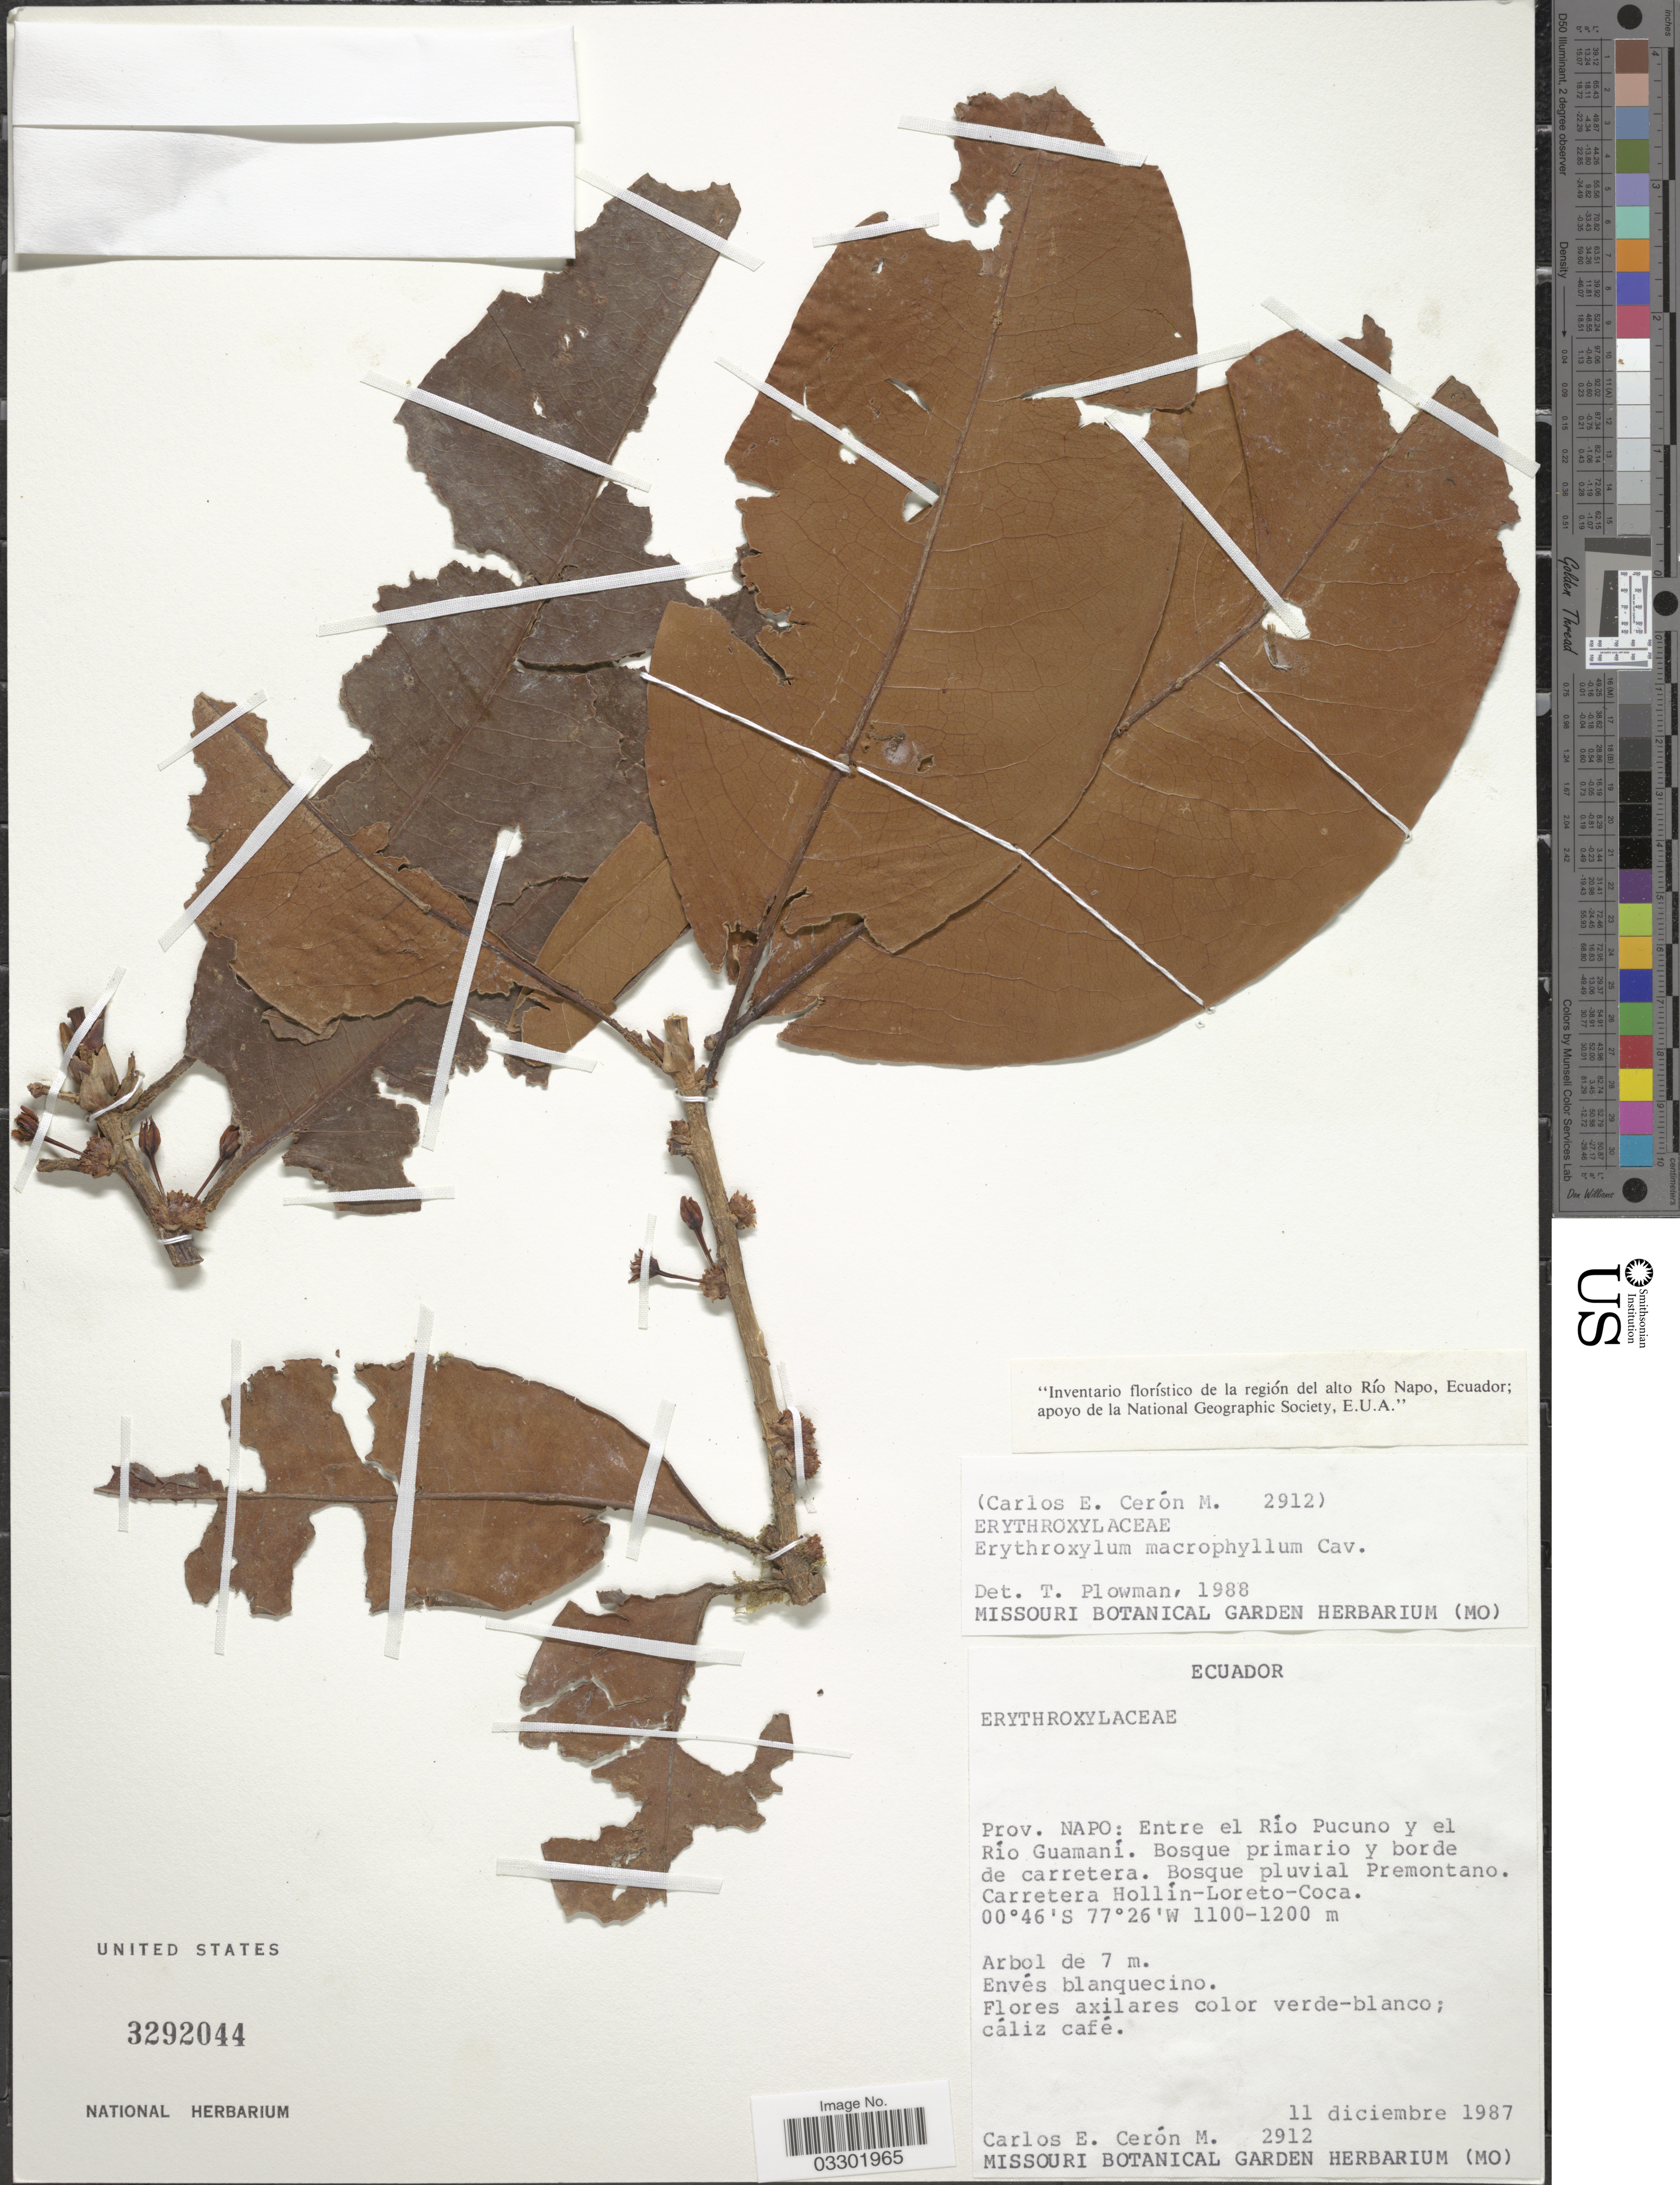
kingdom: Plantae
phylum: Tracheophyta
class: Magnoliopsida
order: Malpighiales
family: Erythroxylaceae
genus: Erythroxylum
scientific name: Erythroxylum macrophyllum var. macrophyllum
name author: Cav.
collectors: C. E. Cerón M.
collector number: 2912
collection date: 1987-12-11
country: Ecuador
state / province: Napo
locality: Entre el Rio Pucuno y el Rio Guamani. Carretera Hollin-Loreto-Coca.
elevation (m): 1100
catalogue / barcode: US 3292044